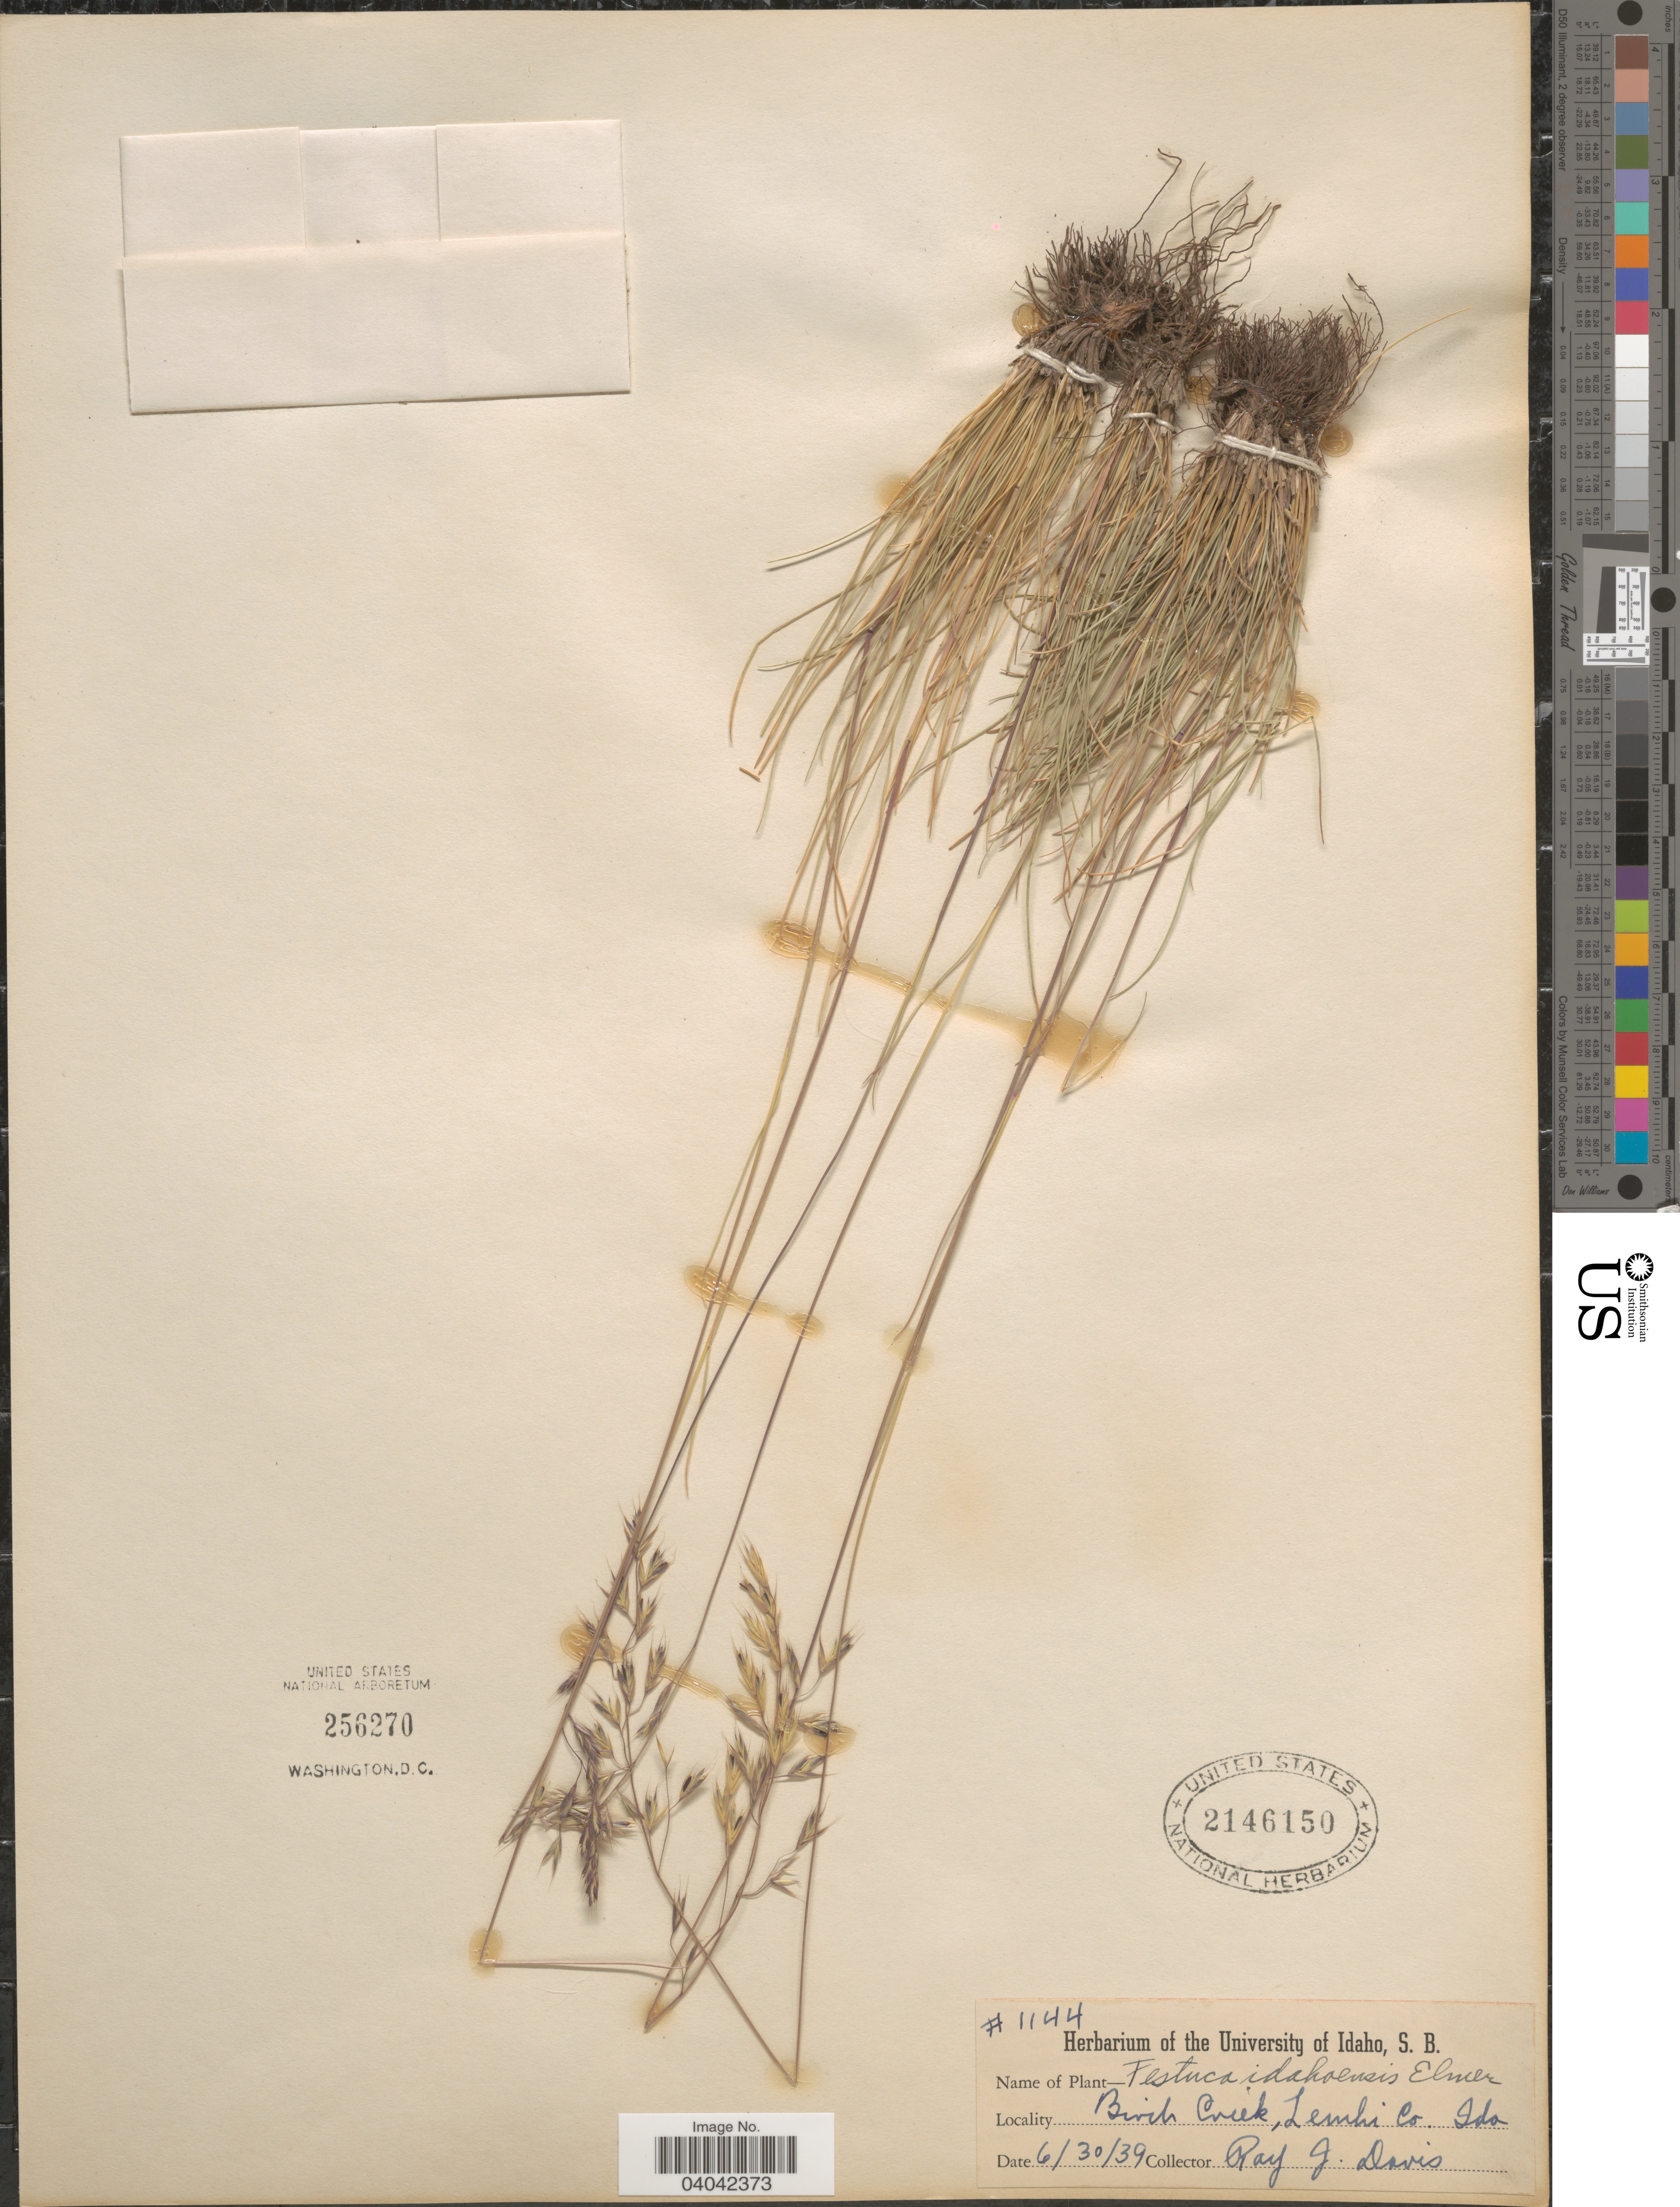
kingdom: Plantae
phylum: Tracheophyta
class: Liliopsida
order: Poales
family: Poaceae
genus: Festuca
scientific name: Festuca idahoensis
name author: Elmer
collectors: R. Davis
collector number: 1144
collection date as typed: Transcribed d/m/y: 30/6/39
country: United States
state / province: Idaho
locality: Birch Creek, Lemhi Co.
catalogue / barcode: US 2146150